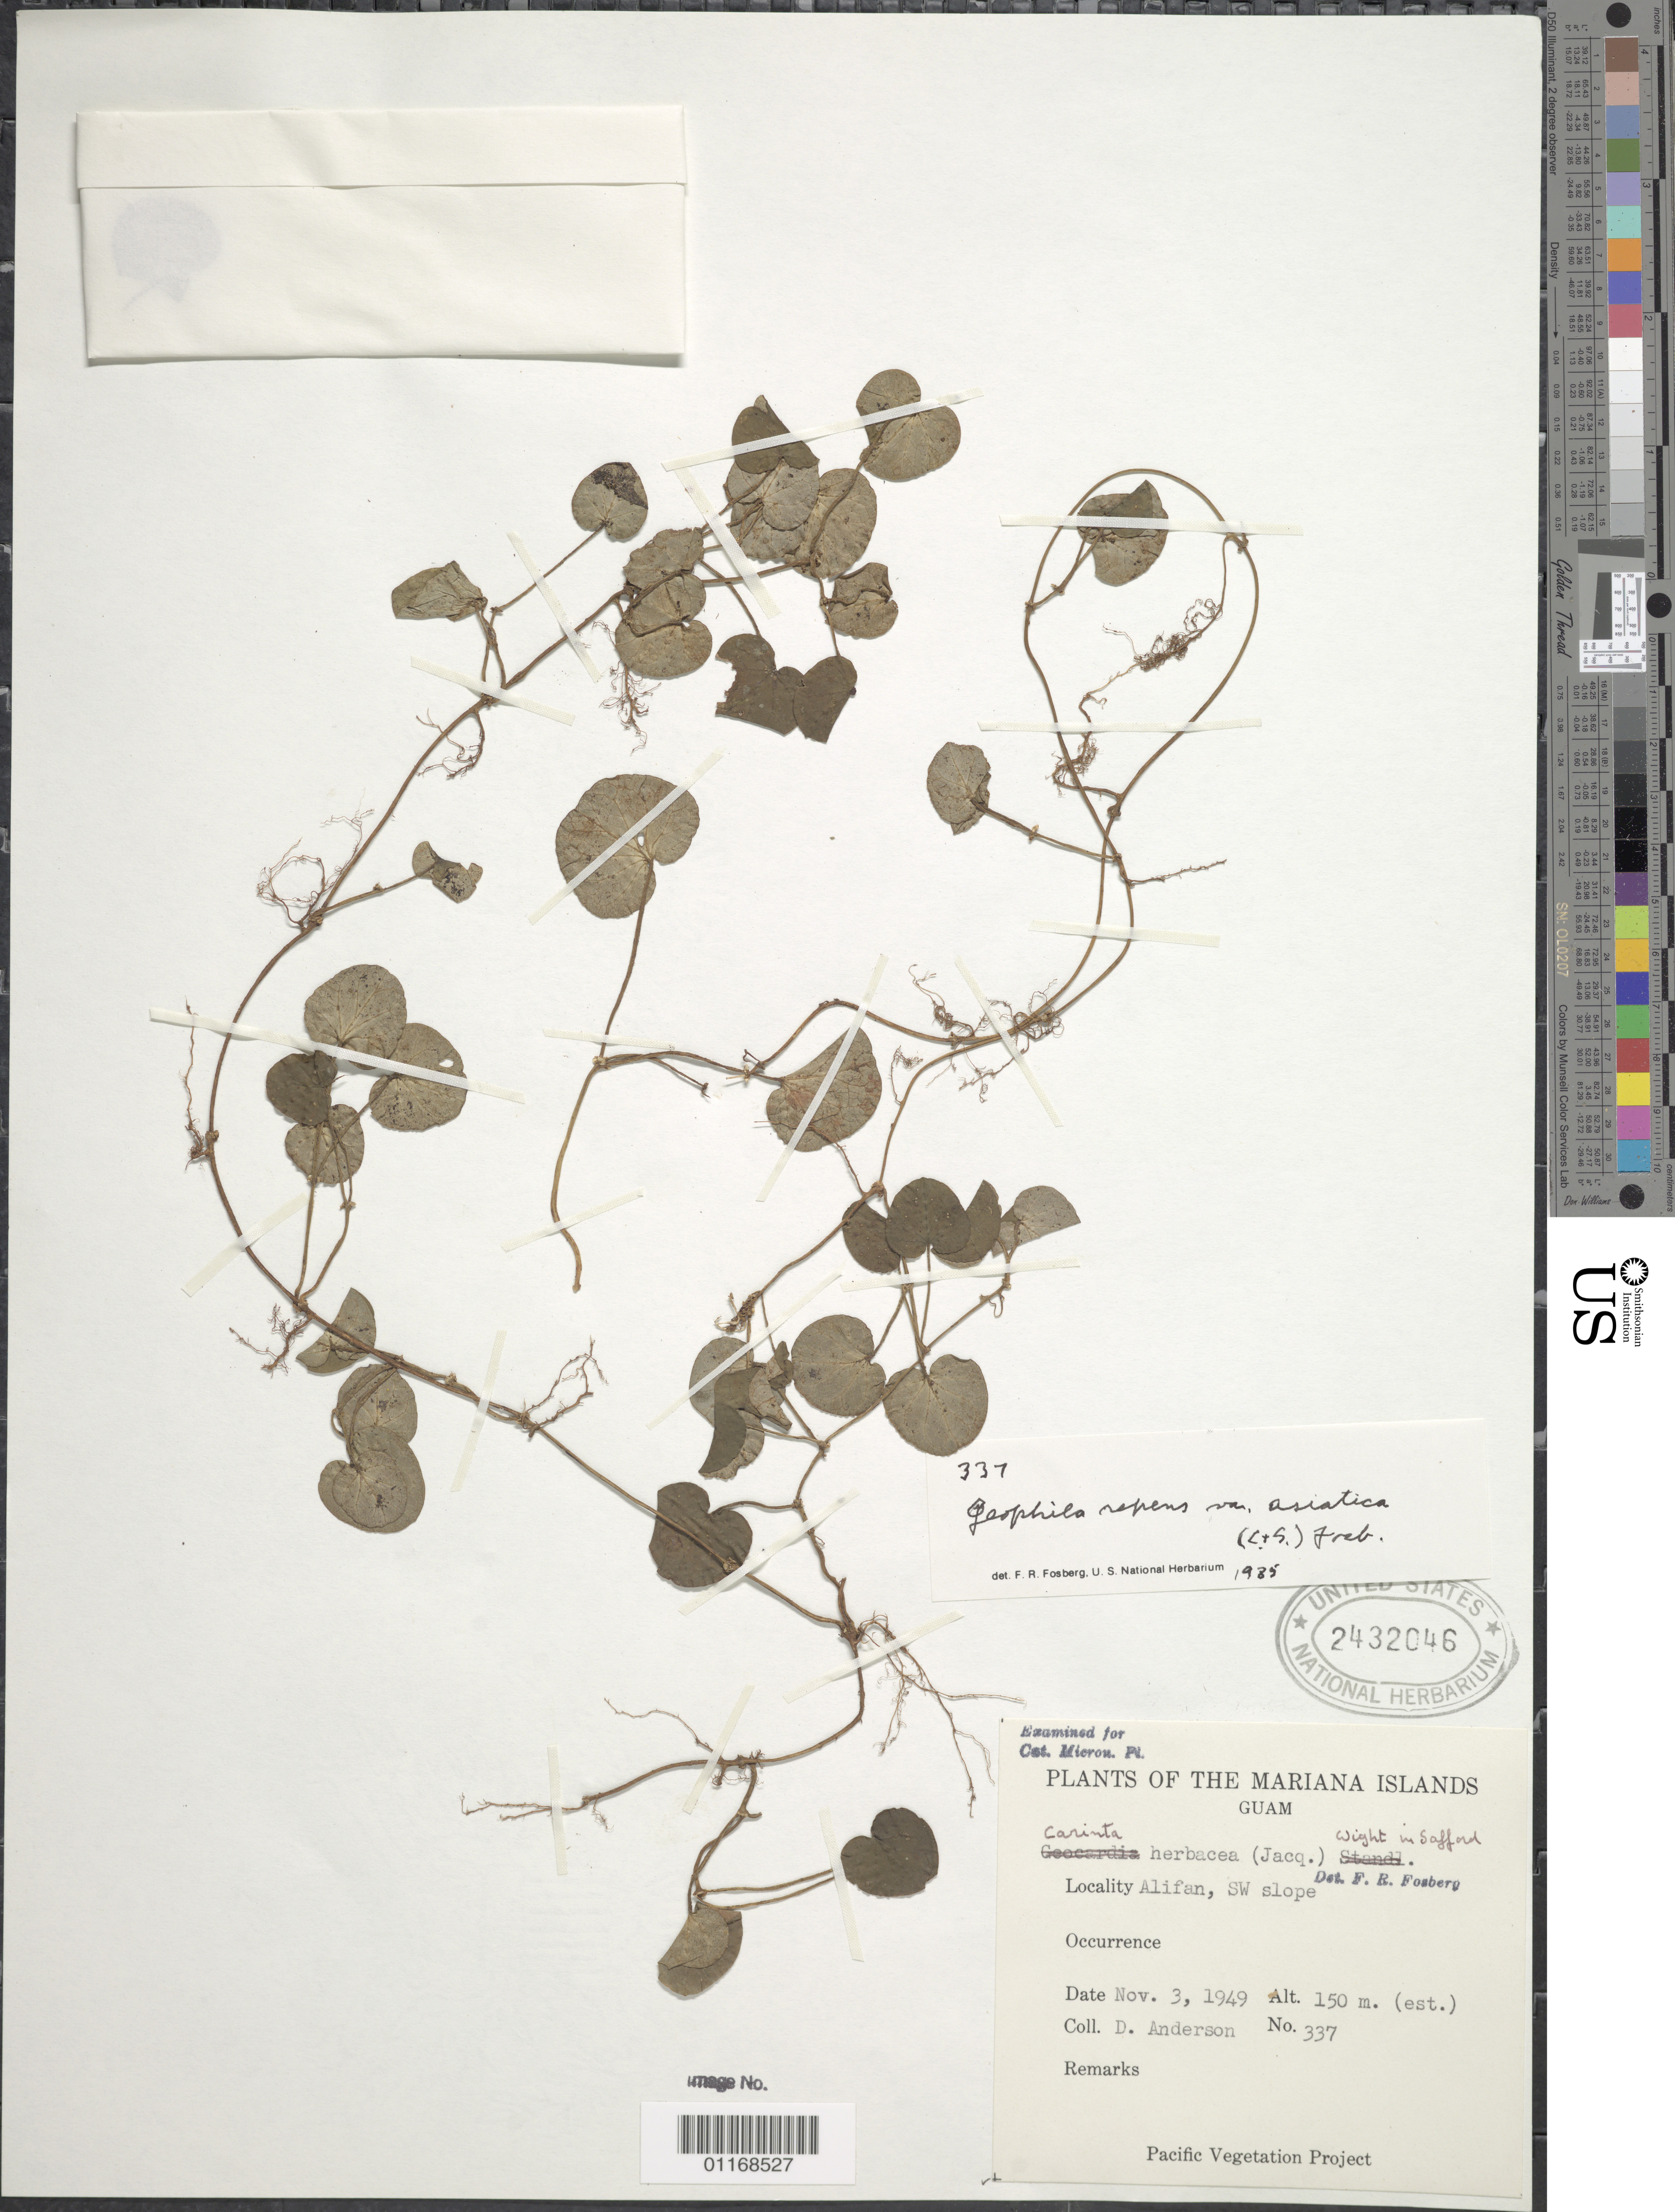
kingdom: Plantae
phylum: Tracheophyta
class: Magnoliopsida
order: Gentianales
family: Rubiaceae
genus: Geophila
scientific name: Geophila repens var. asiatica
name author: (Cham. & Schltdl.) Fosberg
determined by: Fosberg, F. R.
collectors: D. Anderson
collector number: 337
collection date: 1949-11-03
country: Guam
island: Guam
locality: Alifan, SW slope.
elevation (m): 150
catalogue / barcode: US 2432046